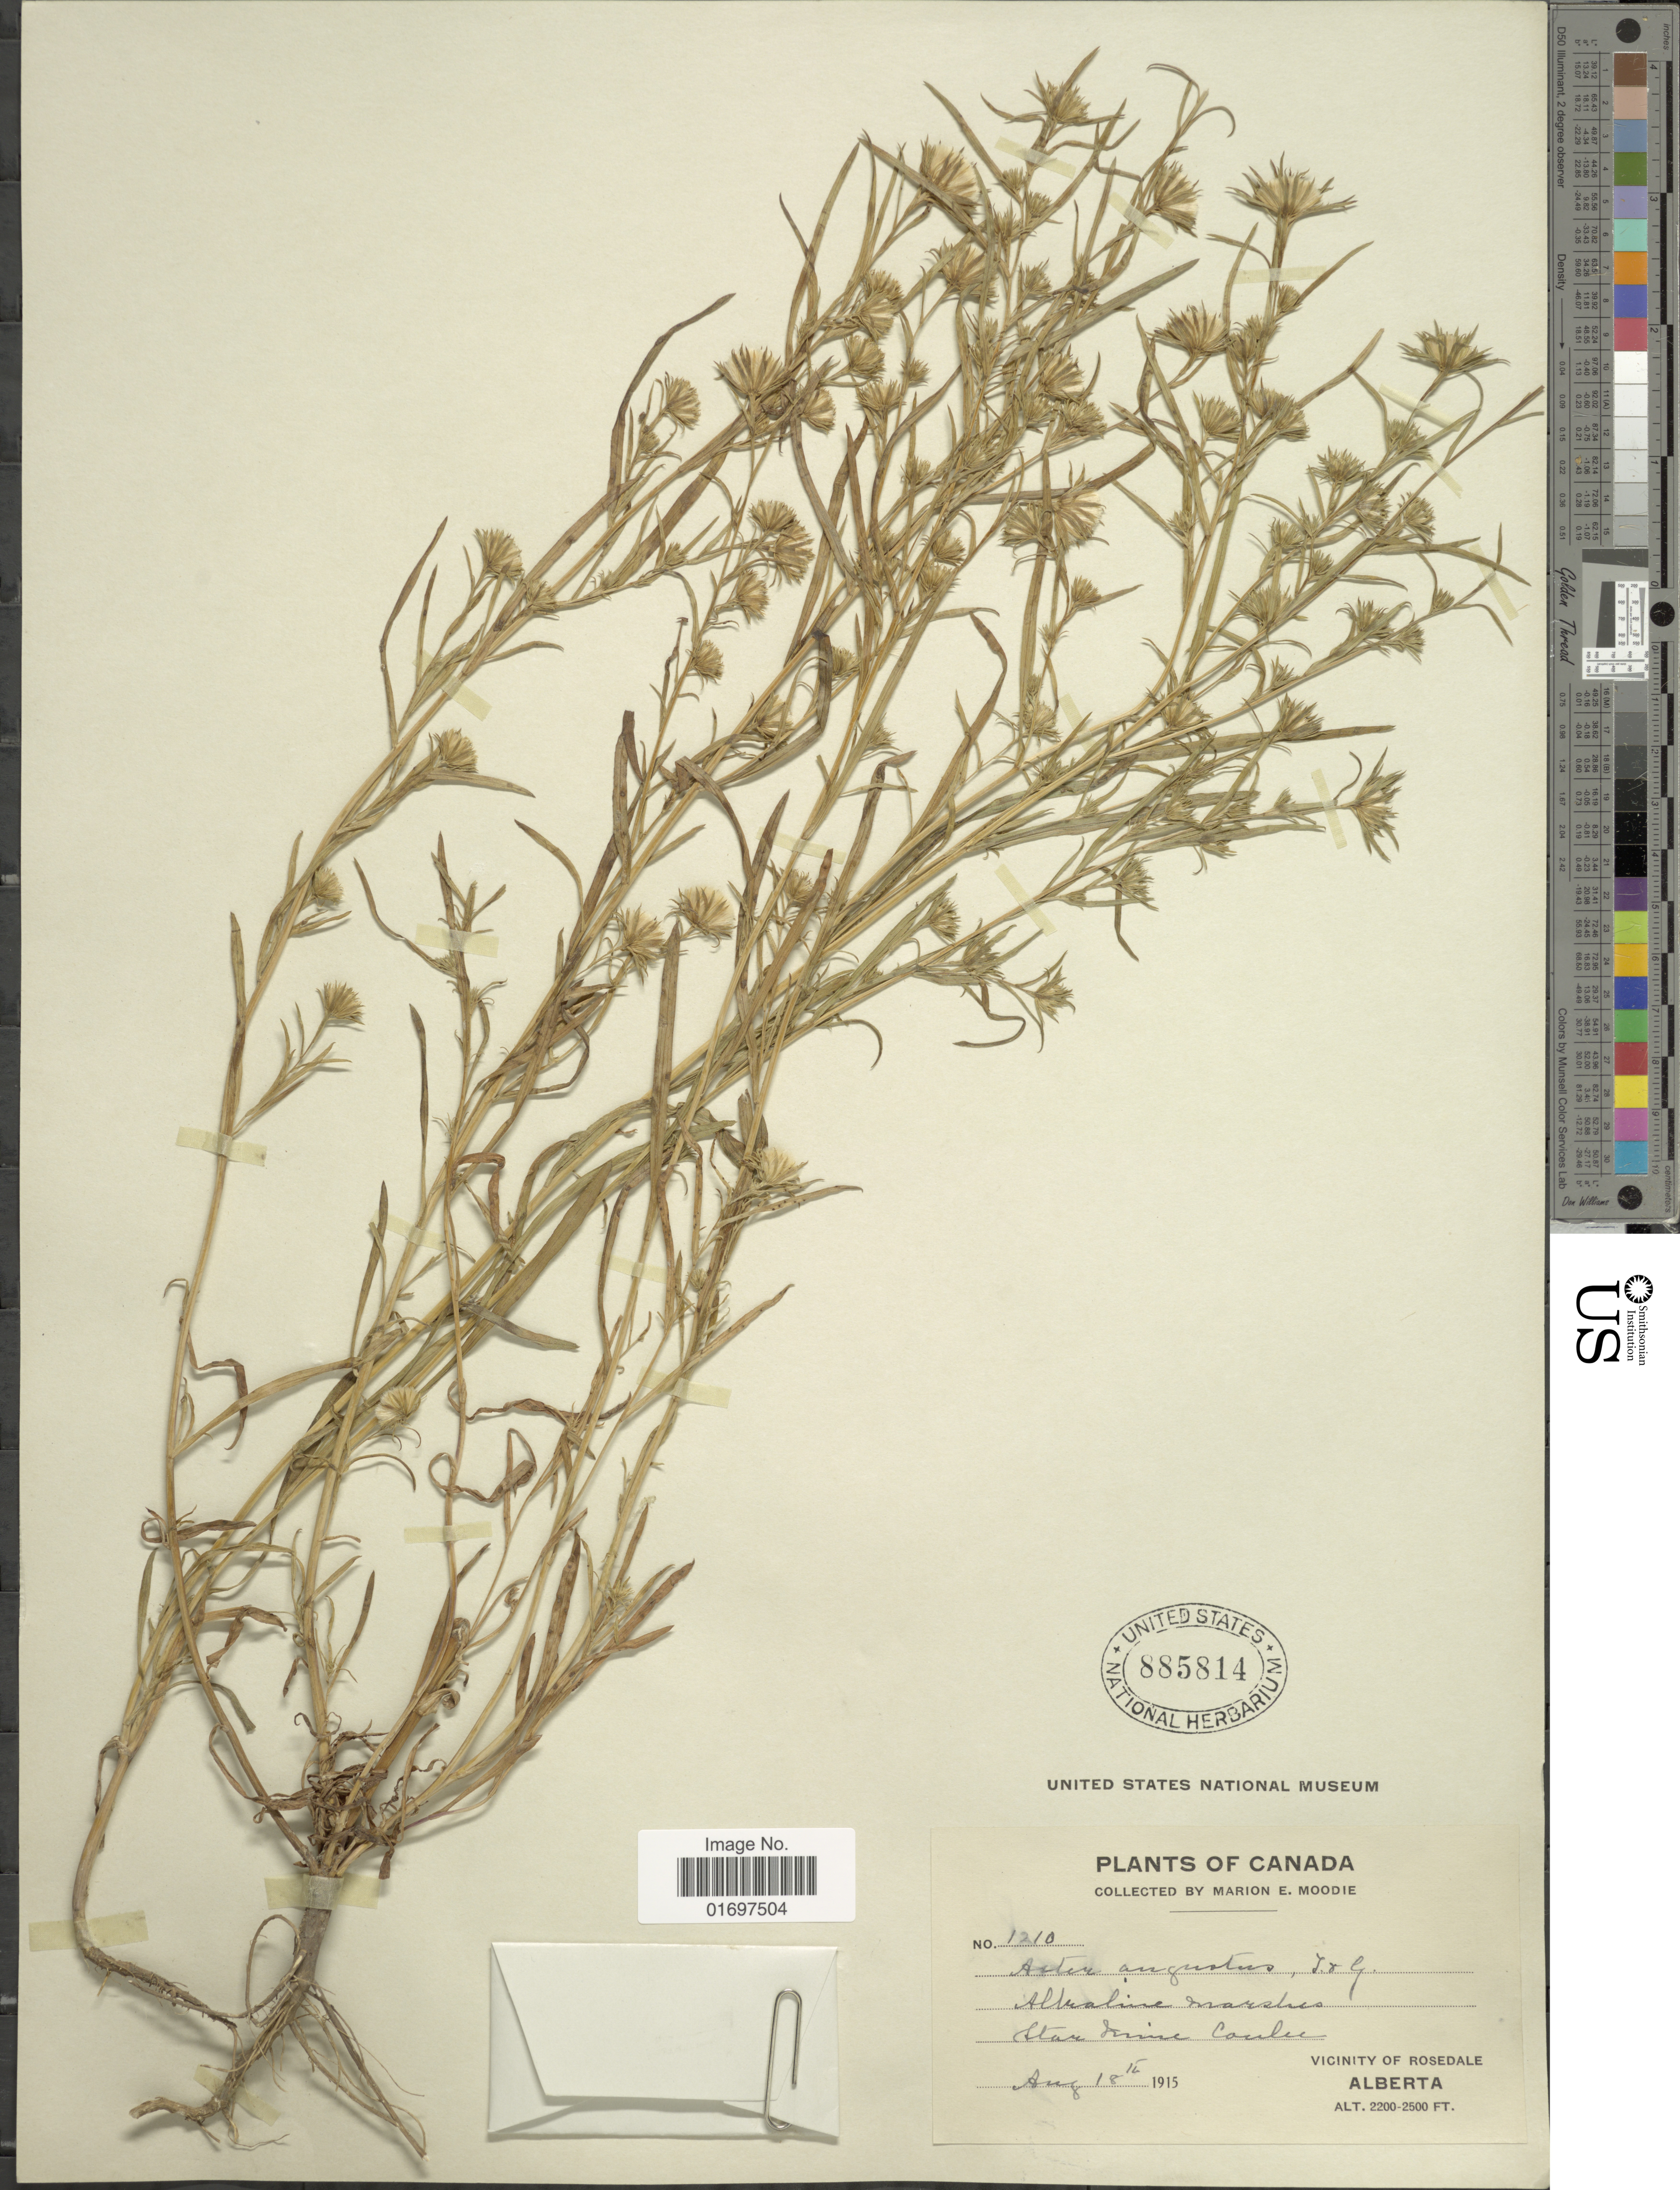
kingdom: Plantae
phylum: Tracheophyta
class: Magnoliopsida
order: Asterales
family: Asteraceae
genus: Symphyotrichum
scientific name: Symphyotrichum ciliatum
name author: (Ledeb.) G.L. Nesom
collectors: M. E. Moodie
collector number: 1210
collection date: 1915-08-18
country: Canada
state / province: Alberta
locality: Canada. Alkaline marshes. Star Mine Coulee. Vicinity of Rosedale. Alberta.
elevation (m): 671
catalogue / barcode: US 885814